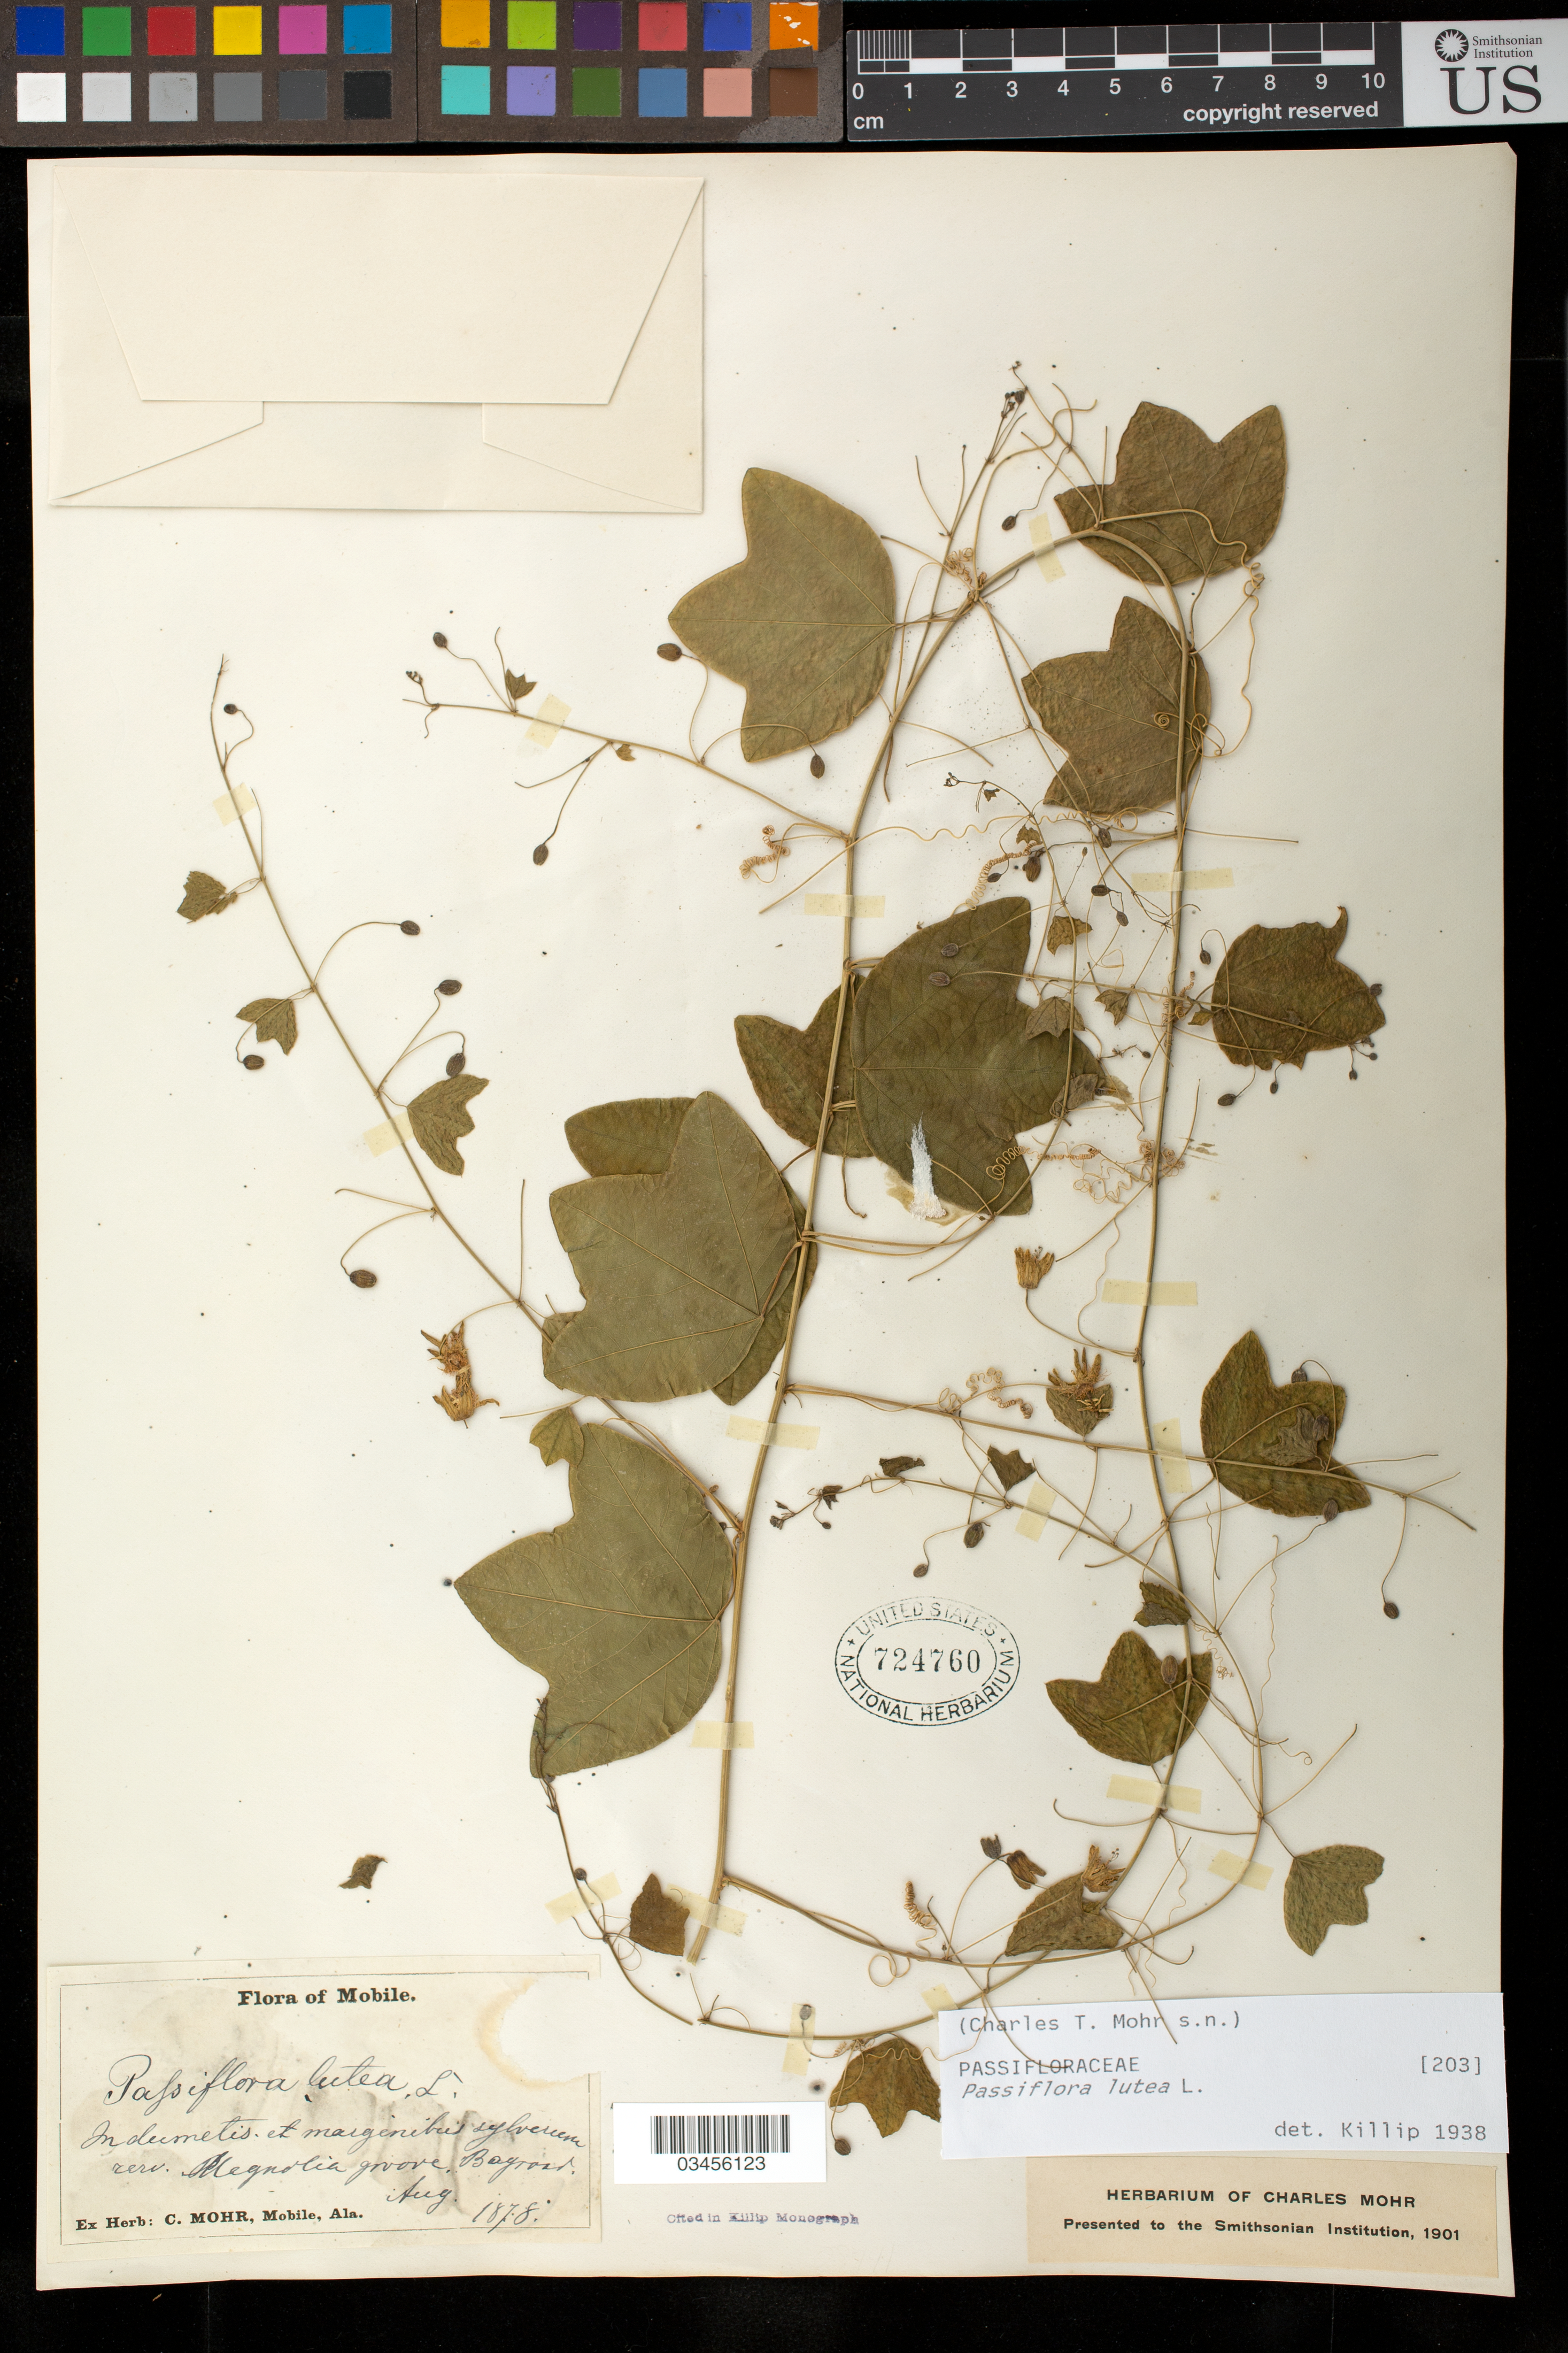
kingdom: Plantae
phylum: Tracheophyta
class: Magnoliopsida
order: Malpighiales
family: Passifloraceae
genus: Passiflora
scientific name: Passiflora lutea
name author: L.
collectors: C. T. Mohr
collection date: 1878-08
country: United States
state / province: Alabama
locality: Mobile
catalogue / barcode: US 724760